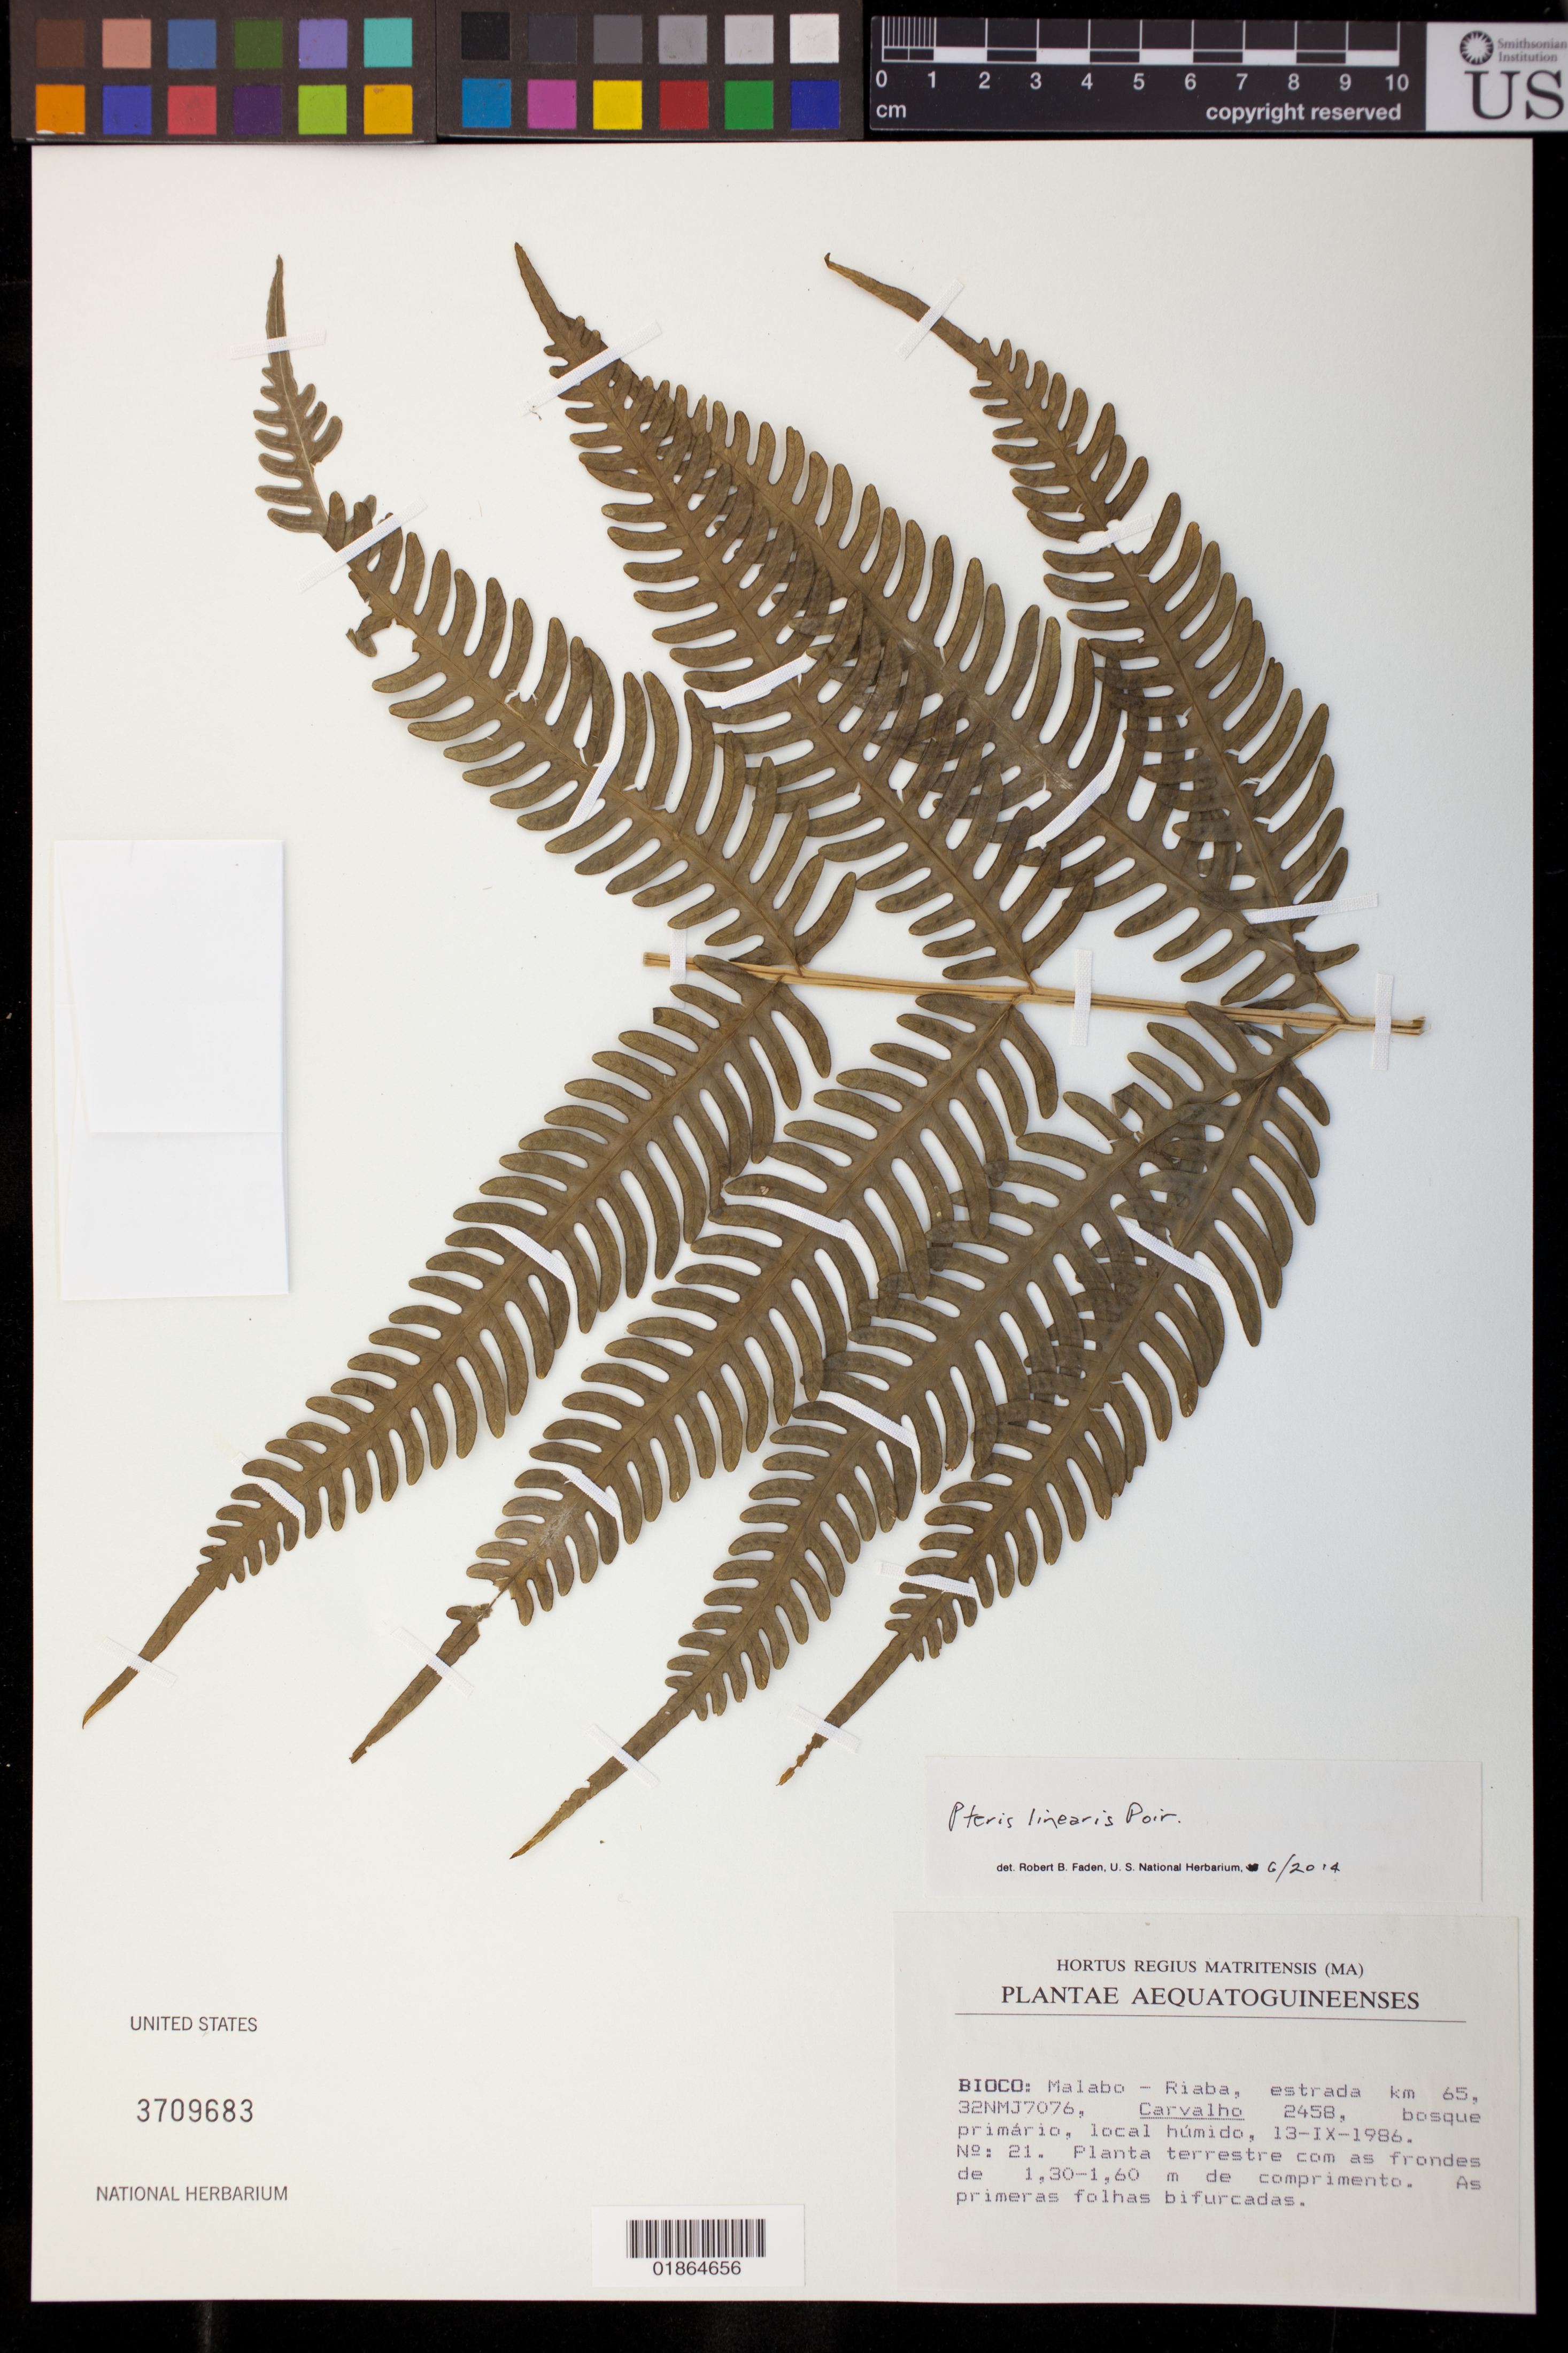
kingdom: Plantae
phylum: Tracheophyta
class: Polypodiopsida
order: Polypodiales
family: Pteridaceae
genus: Pteris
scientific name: Pteris linearis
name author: Poir.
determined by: Faden, Robert B., (US), Smithsonian Institution - National Museum of Natural History (UNITED STATES)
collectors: Carvalho, --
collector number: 2458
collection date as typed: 13-IX-1986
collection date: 1986-09-13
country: Equatorial Guinea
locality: Bioco: Malabo - Riaba, estrada km 65, 32NMJ7076.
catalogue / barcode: US 3709683